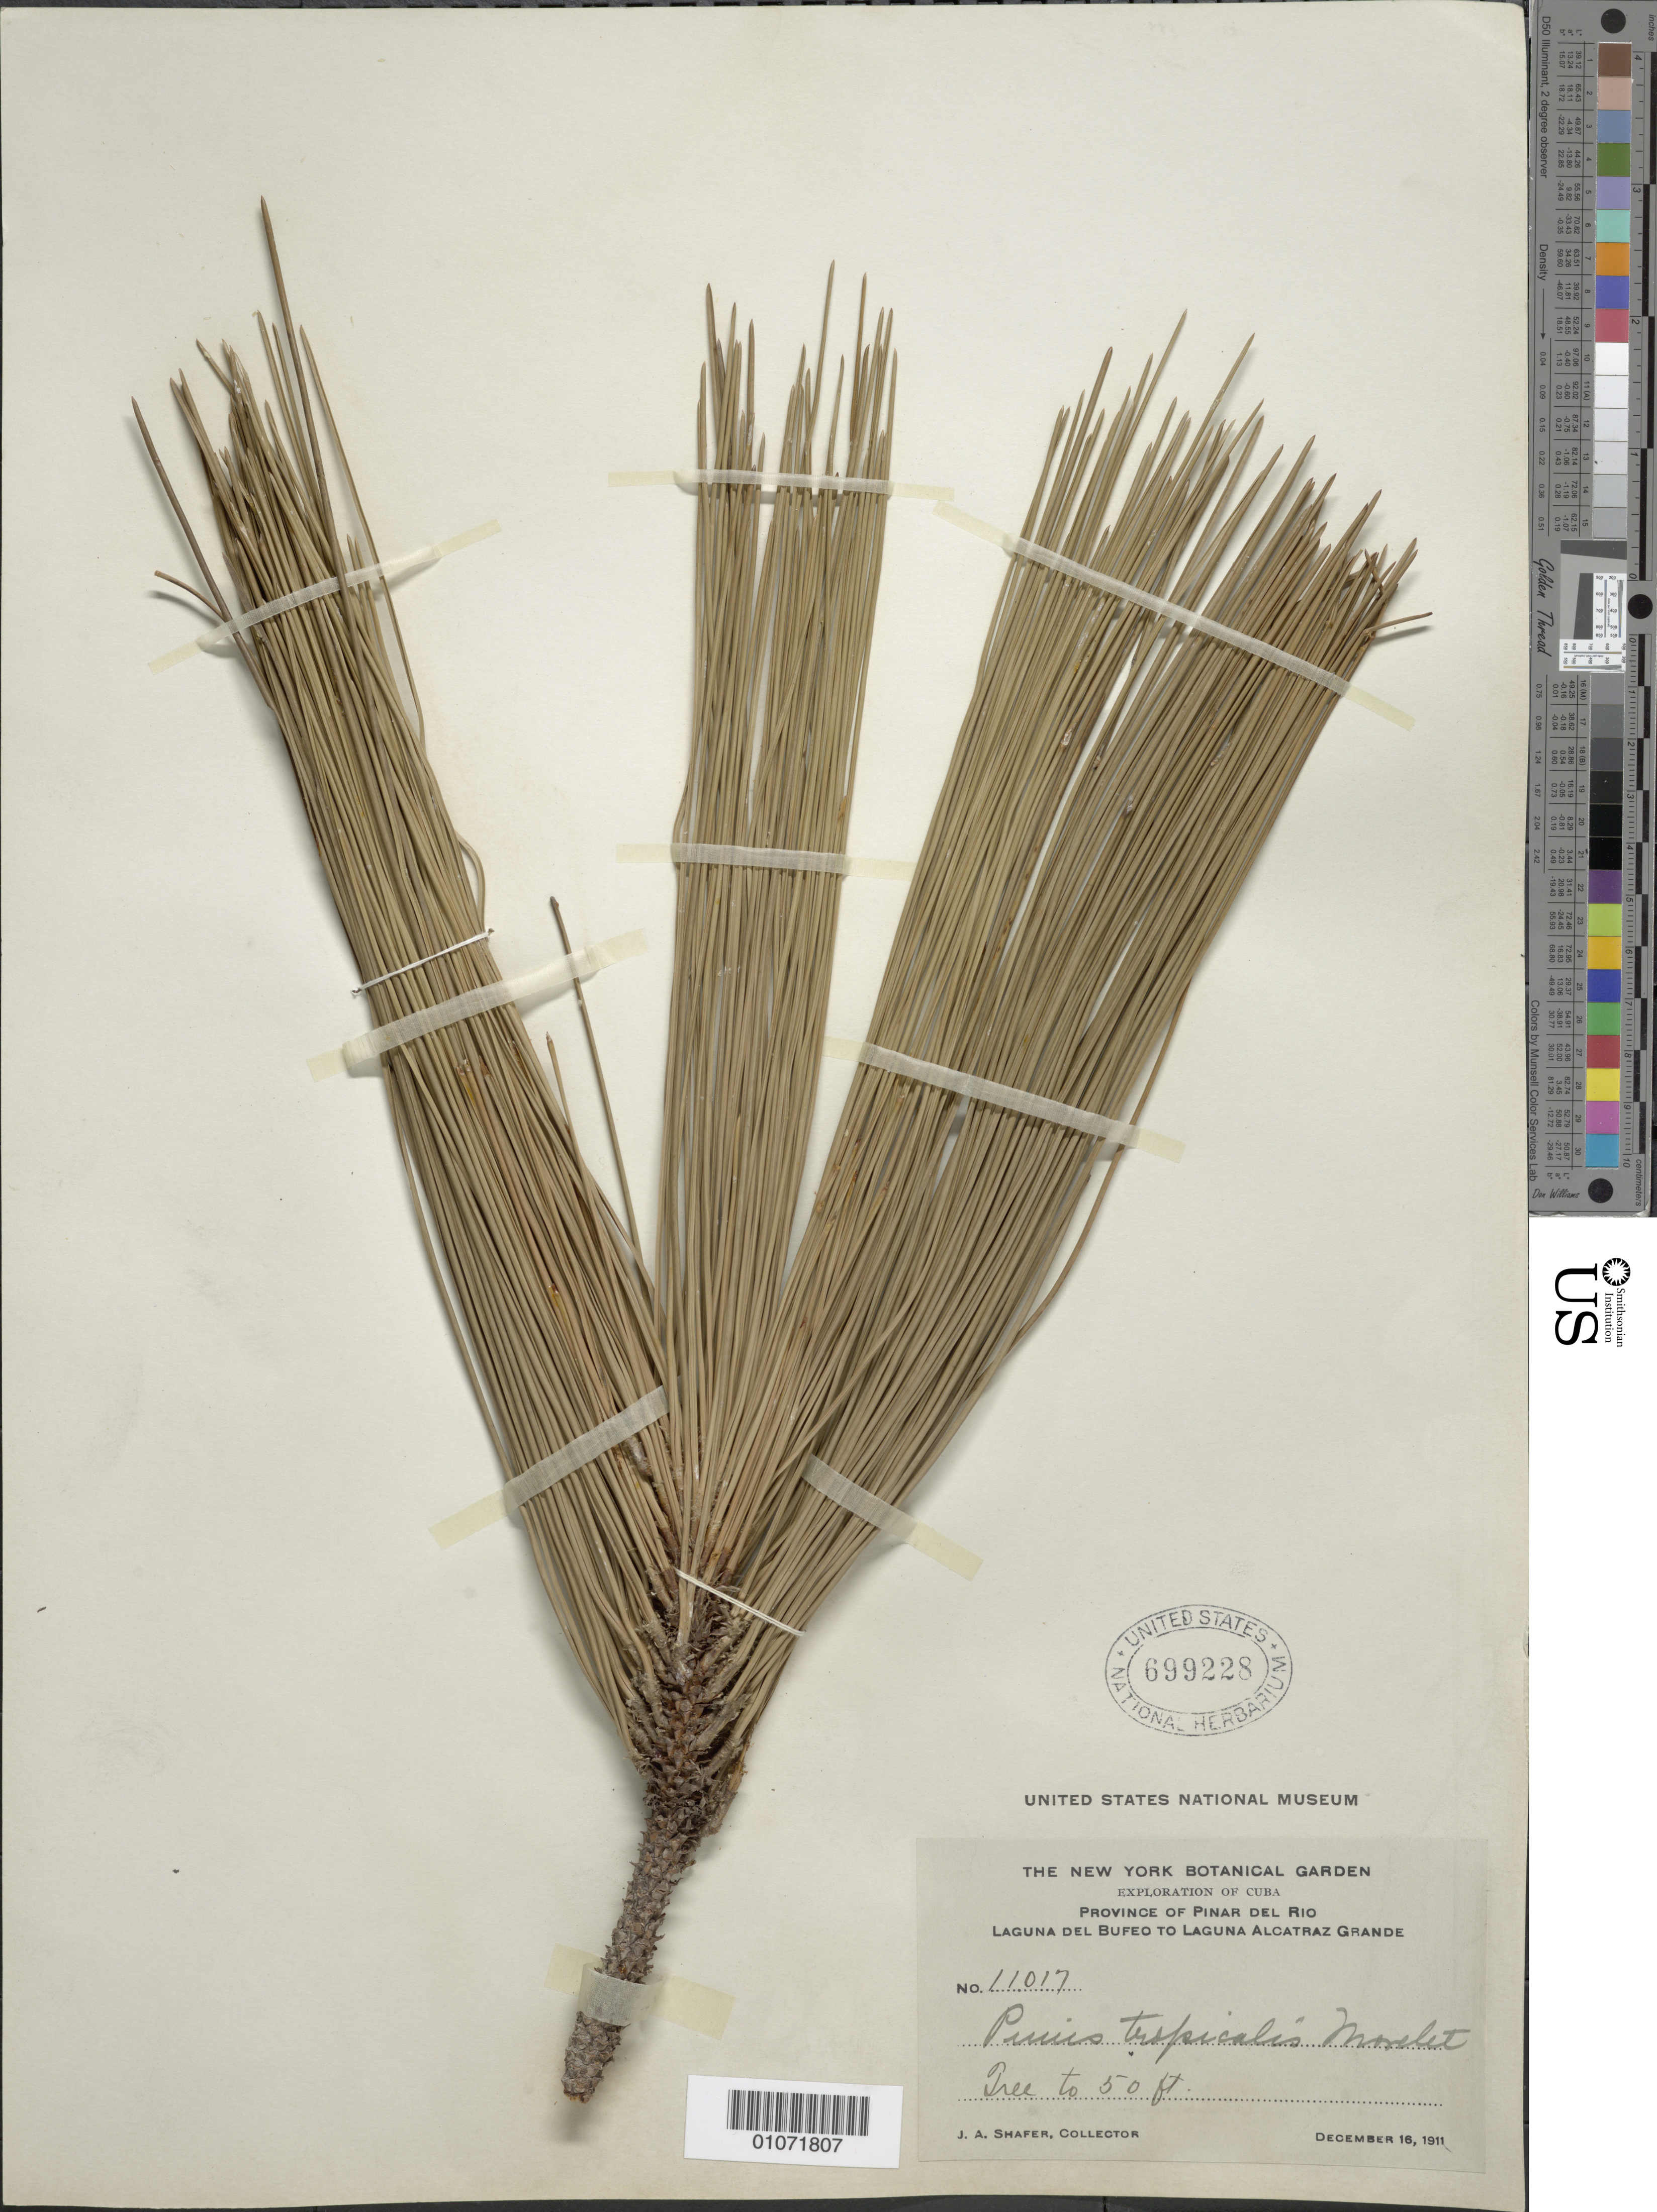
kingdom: Plantae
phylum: Tracheophyta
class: Pinopsida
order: Pinales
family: Pinaceae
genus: Pinus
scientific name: Pinus tropicalis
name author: Morelet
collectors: J. A. Shafer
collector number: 11017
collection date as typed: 16 Dec 1911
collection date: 1911-12-16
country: Cuba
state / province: Pinar del Rio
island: Cuba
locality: Laguna del Bufeo do Laguna de Alcatraz Grande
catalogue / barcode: US 699288